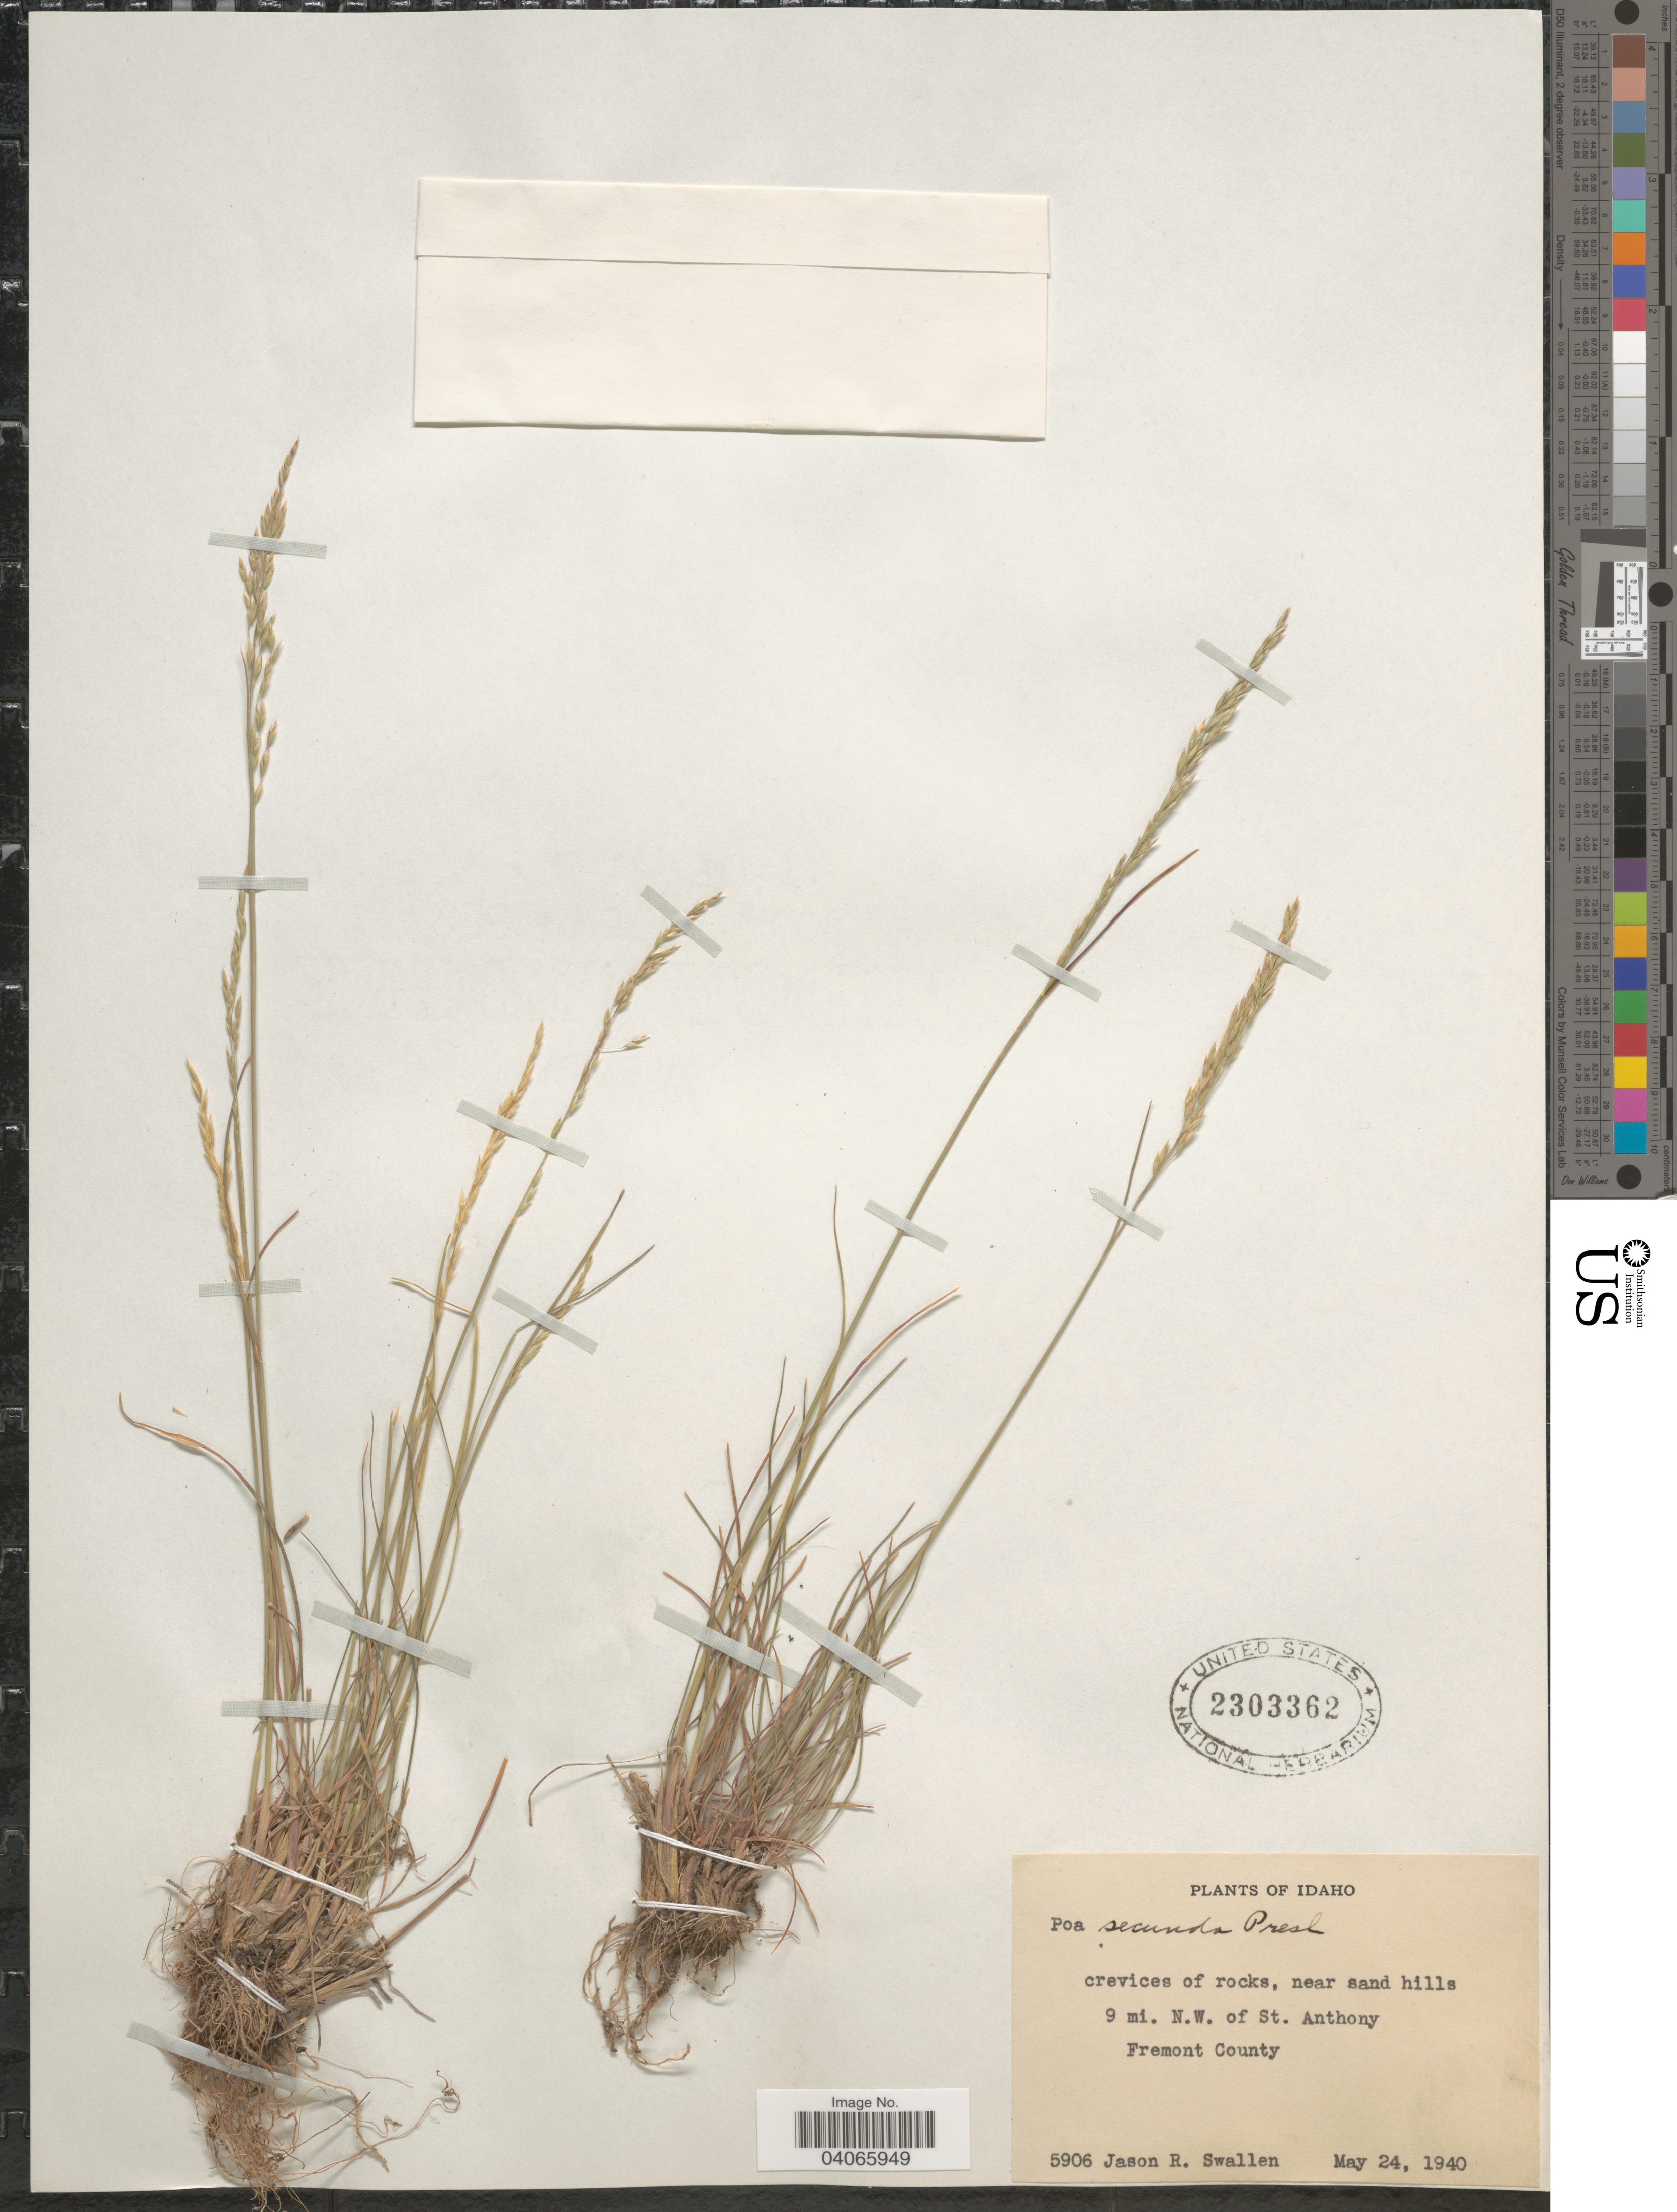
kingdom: Plantae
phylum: Tracheophyta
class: Liliopsida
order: Poales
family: Poaceae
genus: Poa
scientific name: Poa secunda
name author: J. Presl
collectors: J. R. Swallen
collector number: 5906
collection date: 1940-05-24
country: United States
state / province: Idaho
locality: Near sand hills 9 mi. N.W. of St. Anthony. Fremont County.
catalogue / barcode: US 2303362